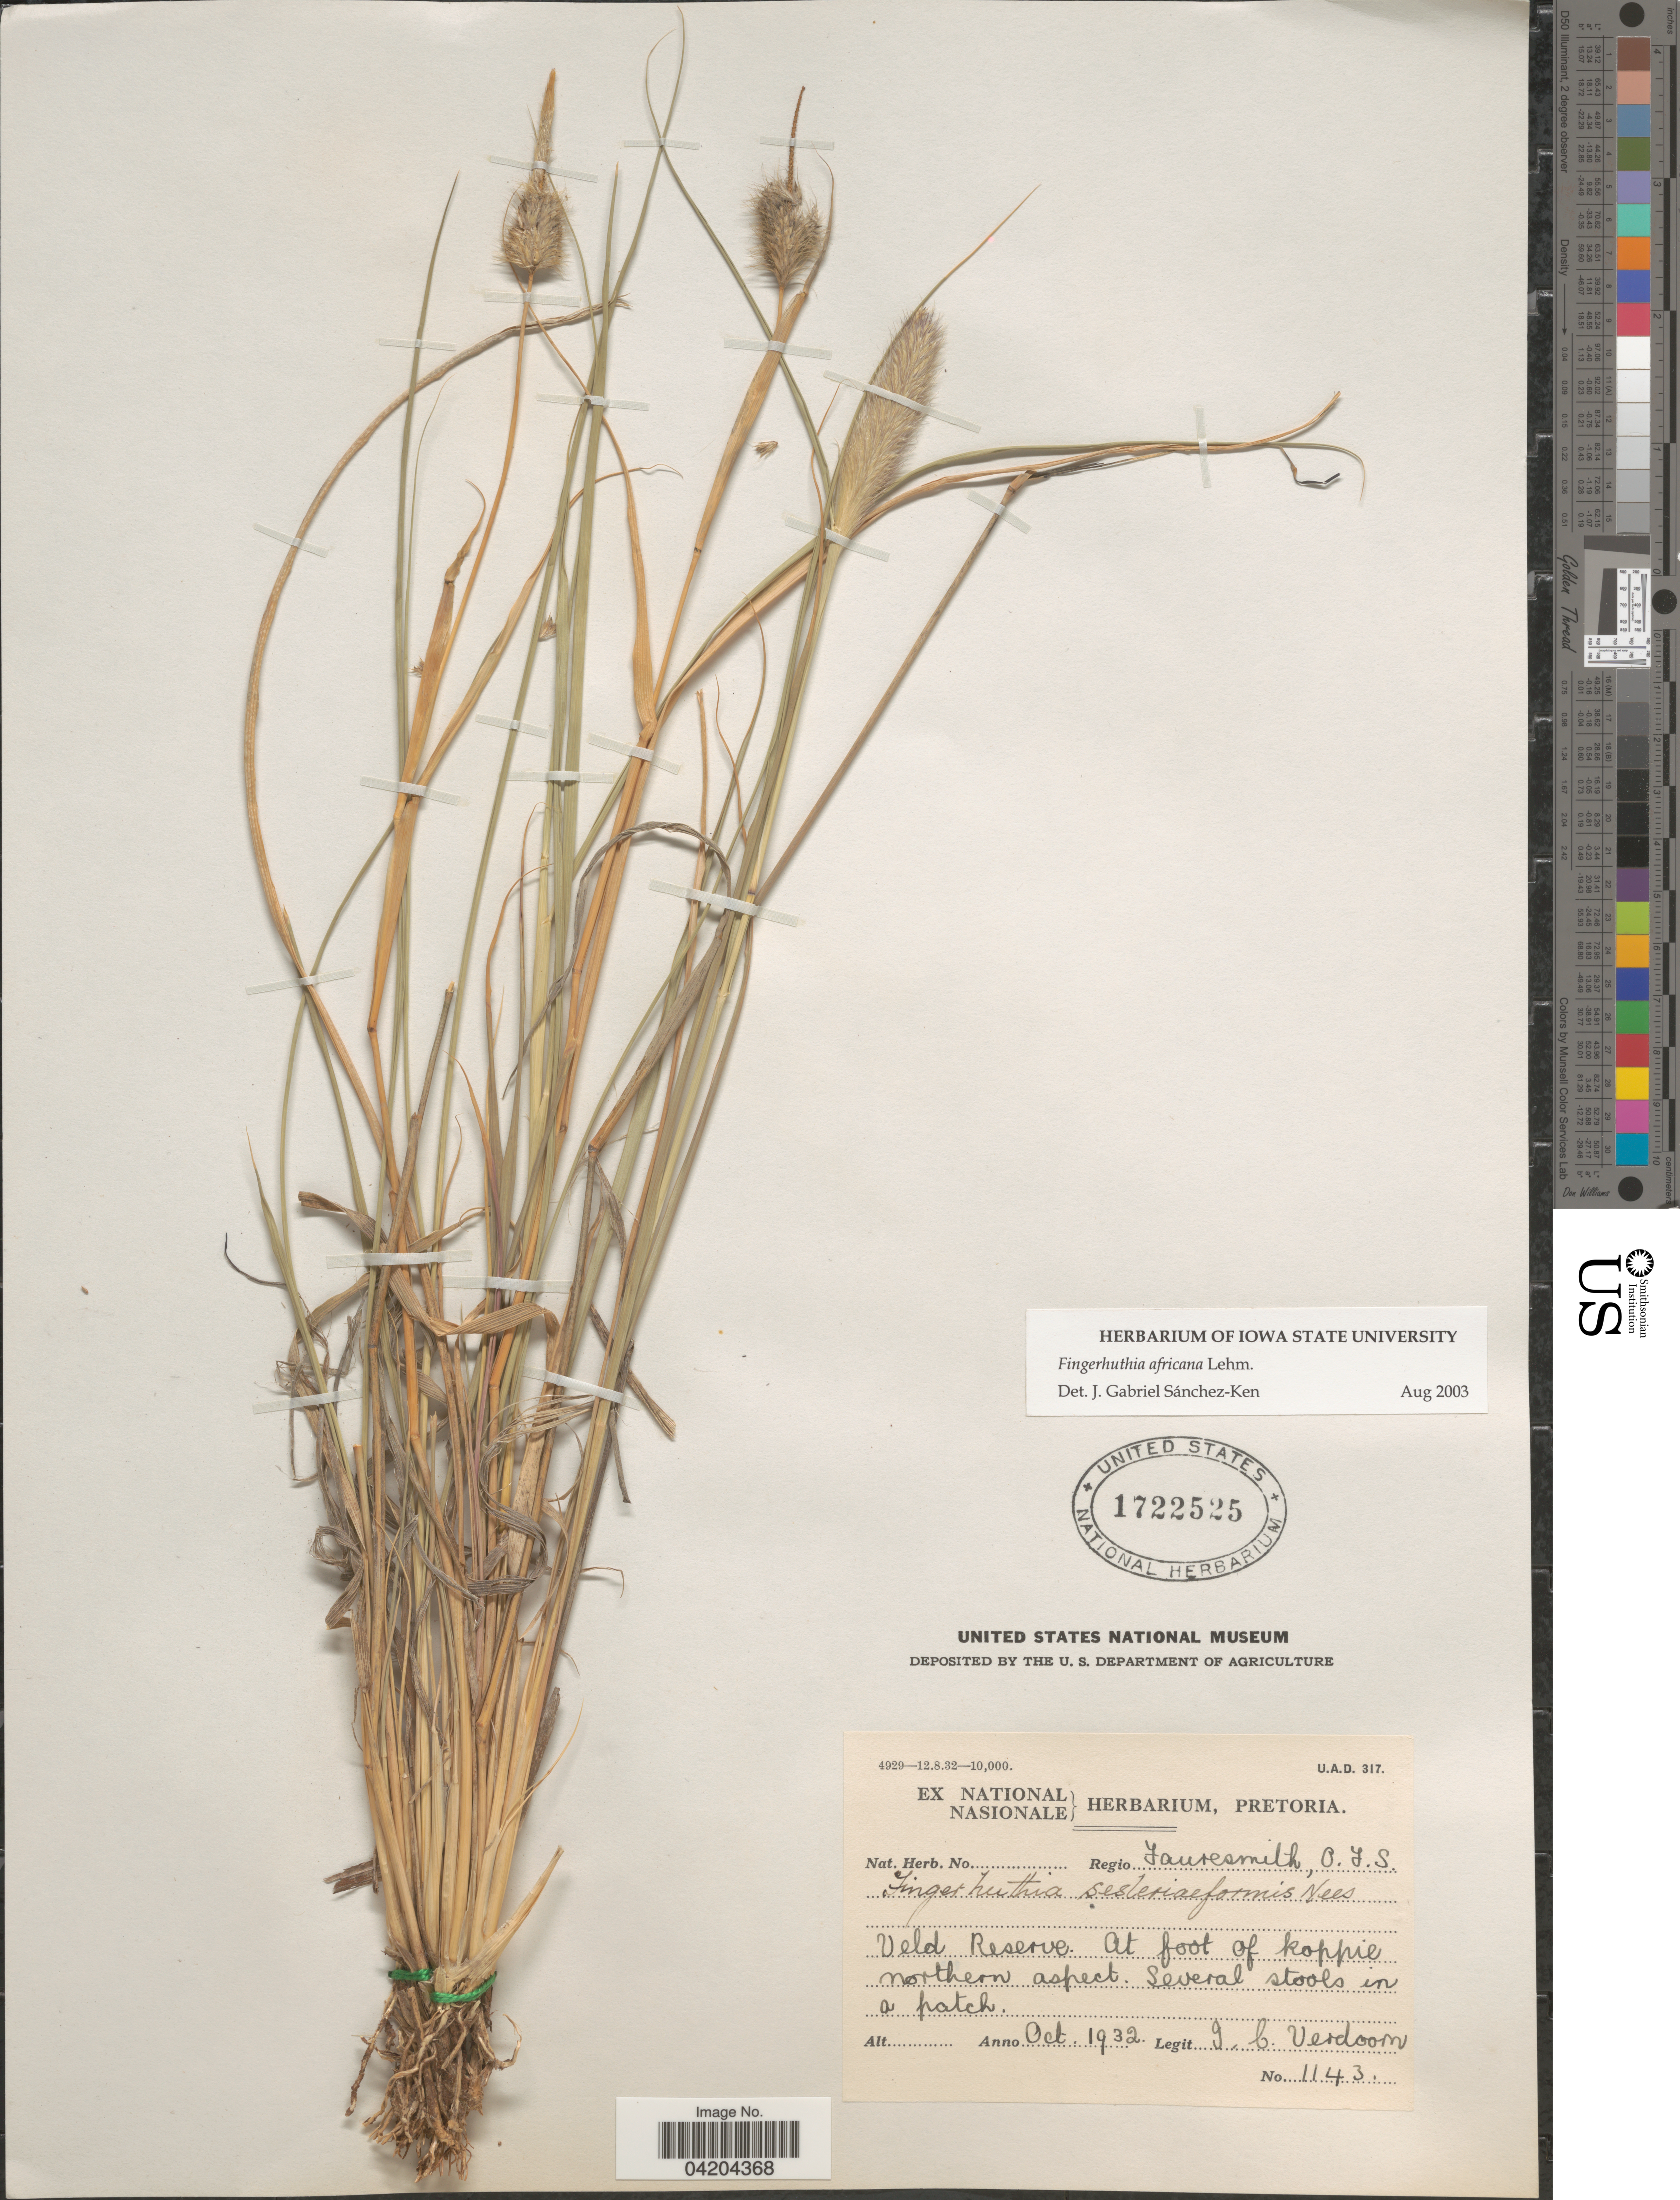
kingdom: Plantae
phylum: Tracheophyta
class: Liliopsida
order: Poales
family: Poaceae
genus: Fingerhuthia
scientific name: Fingerhuthia africana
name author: Nees ex Lehm.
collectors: I. Verdoorn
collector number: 1143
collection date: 1932-10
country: South Africa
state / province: Free State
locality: Regio Fauresmith, O.F.S. Veld Reserve. At foot of koppie northern aspect.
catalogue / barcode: US 1722525